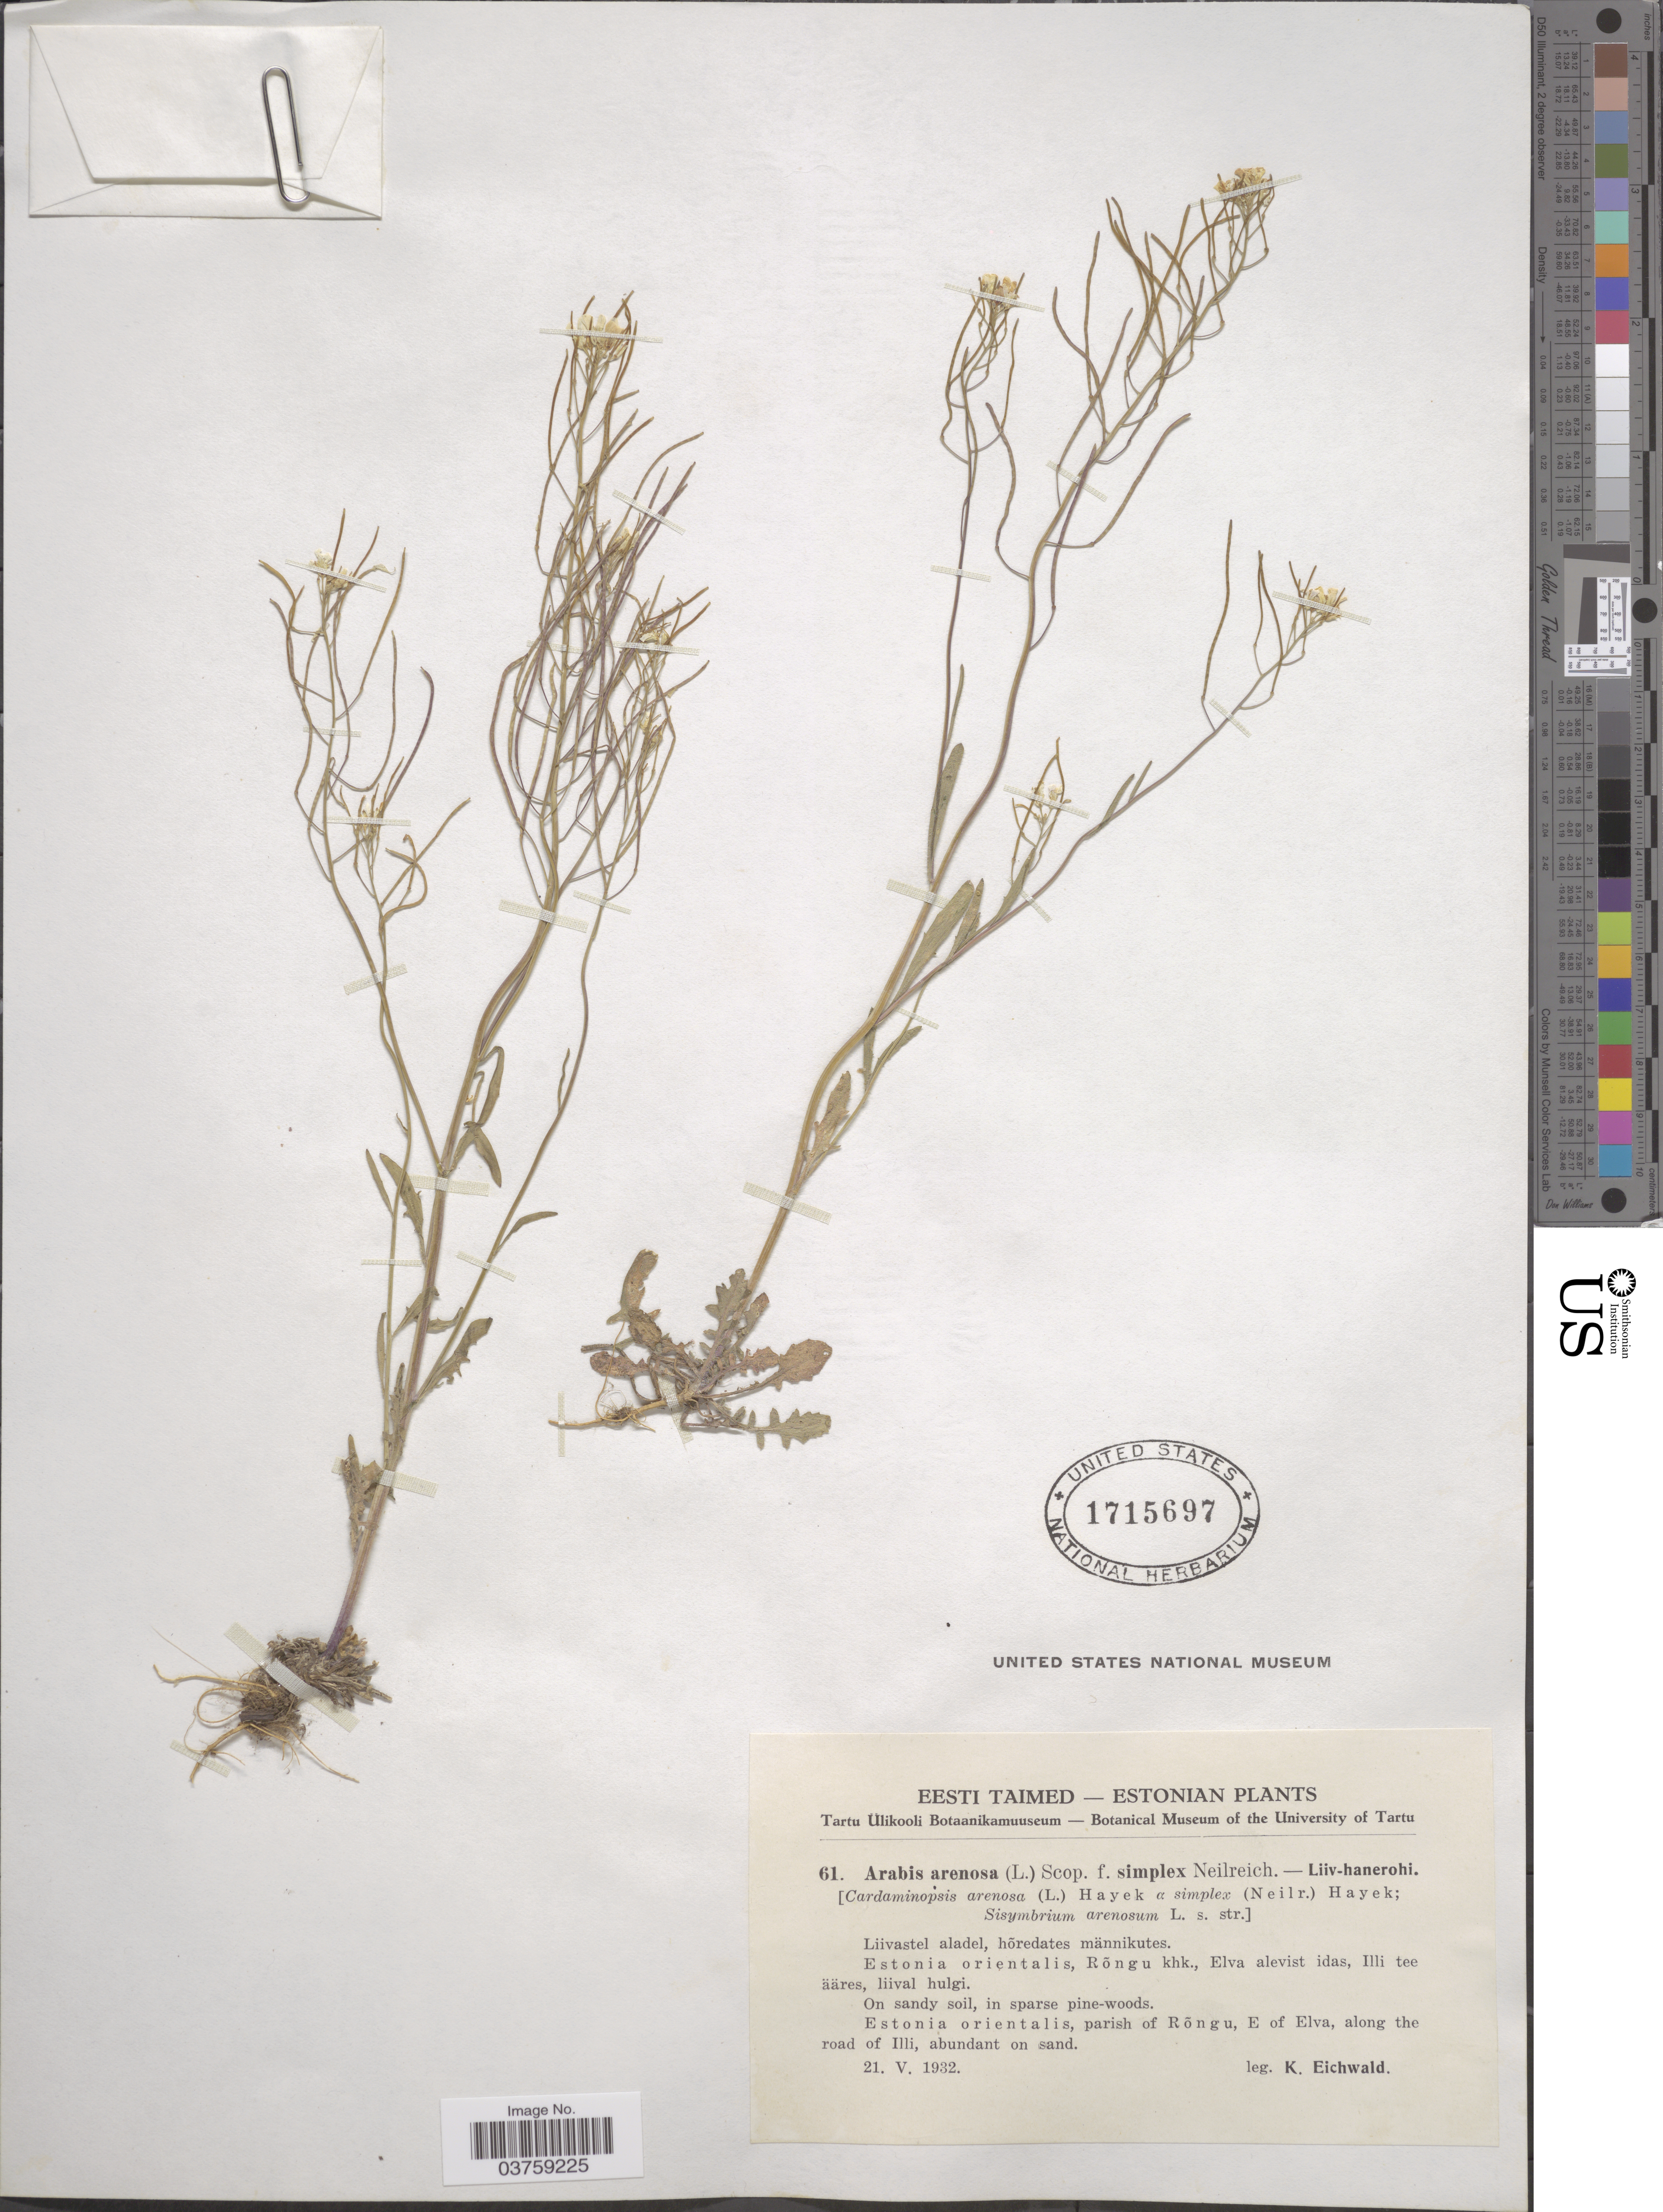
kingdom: Plantae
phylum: Tracheophyta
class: Magnoliopsida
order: Brassicales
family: Brassicaceae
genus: Arabis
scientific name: Arabis arenosa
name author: (L.) Scop.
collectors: K. Eichwald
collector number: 61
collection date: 1932-05-21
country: Estonia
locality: Estonia orientalis, parish of Rõngu, E of Elva, along the road of Illi, abundant on sand.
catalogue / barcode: US 1715697